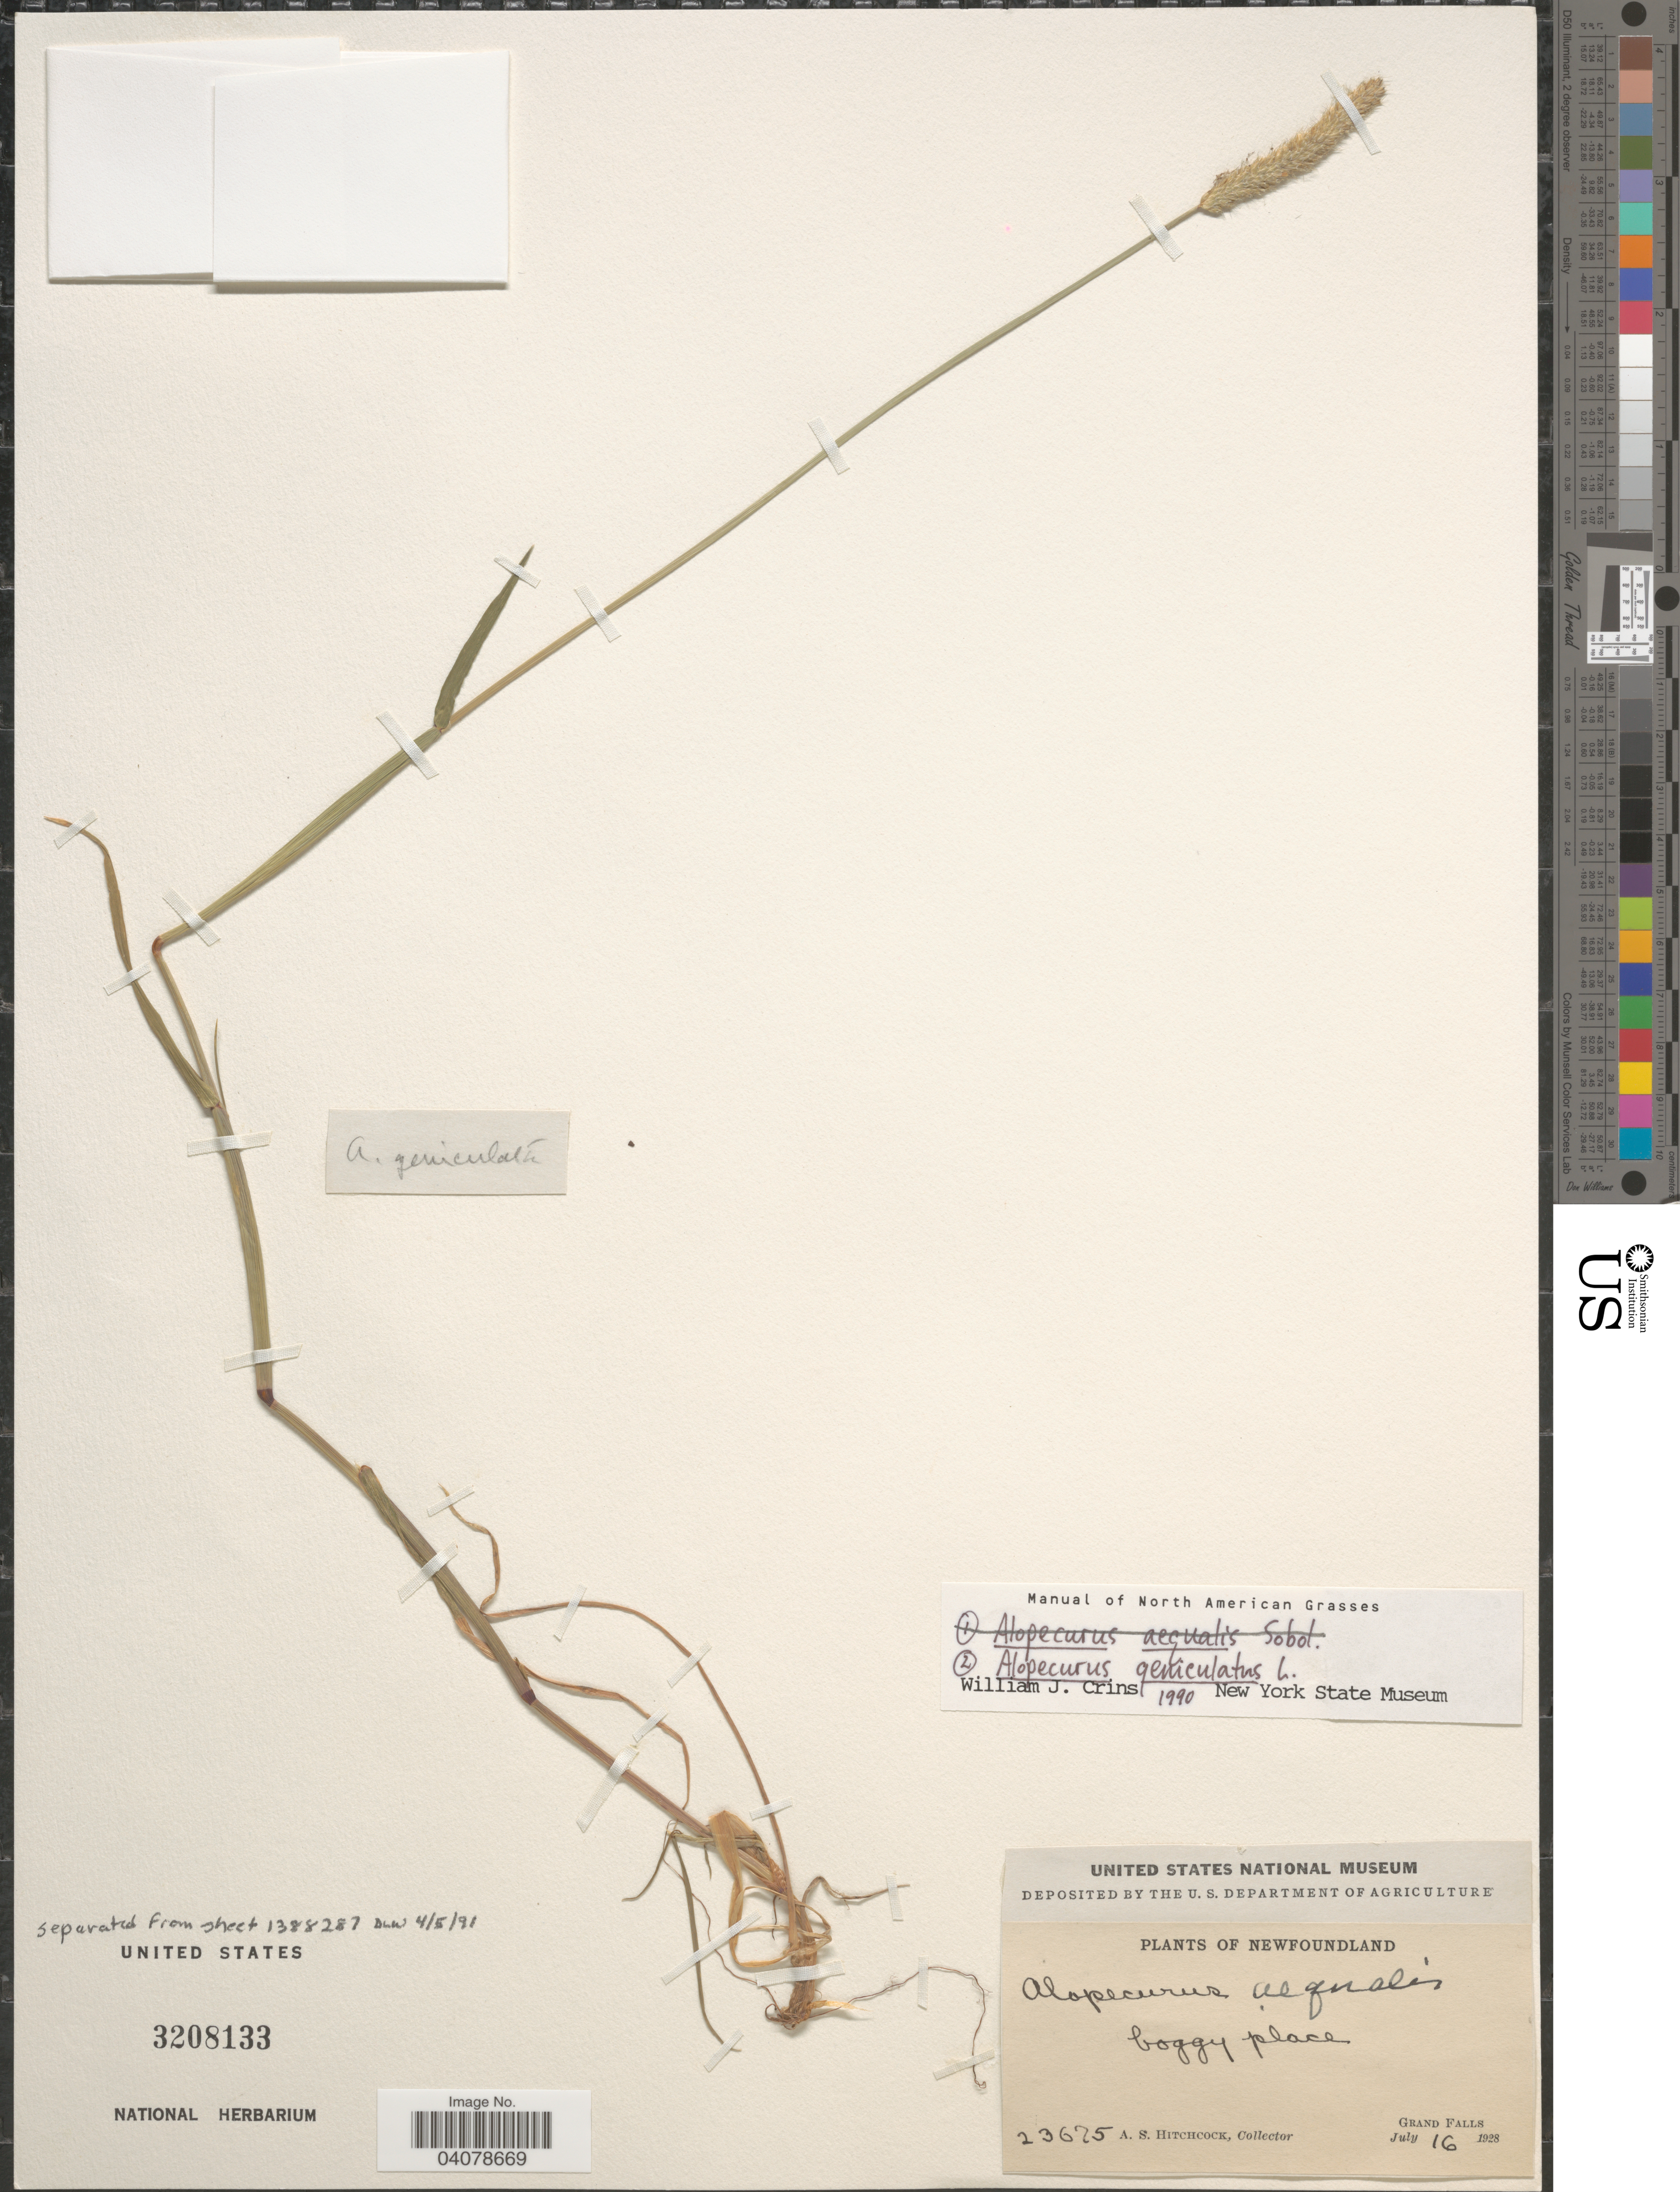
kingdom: Plantae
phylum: Tracheophyta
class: Liliopsida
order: Poales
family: Poaceae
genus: Alopecurus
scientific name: Alopecurus geniculatus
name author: L.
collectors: A. S. Hitchcock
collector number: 23675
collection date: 1928-07-16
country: Canada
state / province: Newfoundland and Labrador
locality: Grand Falls.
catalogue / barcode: US 3208133